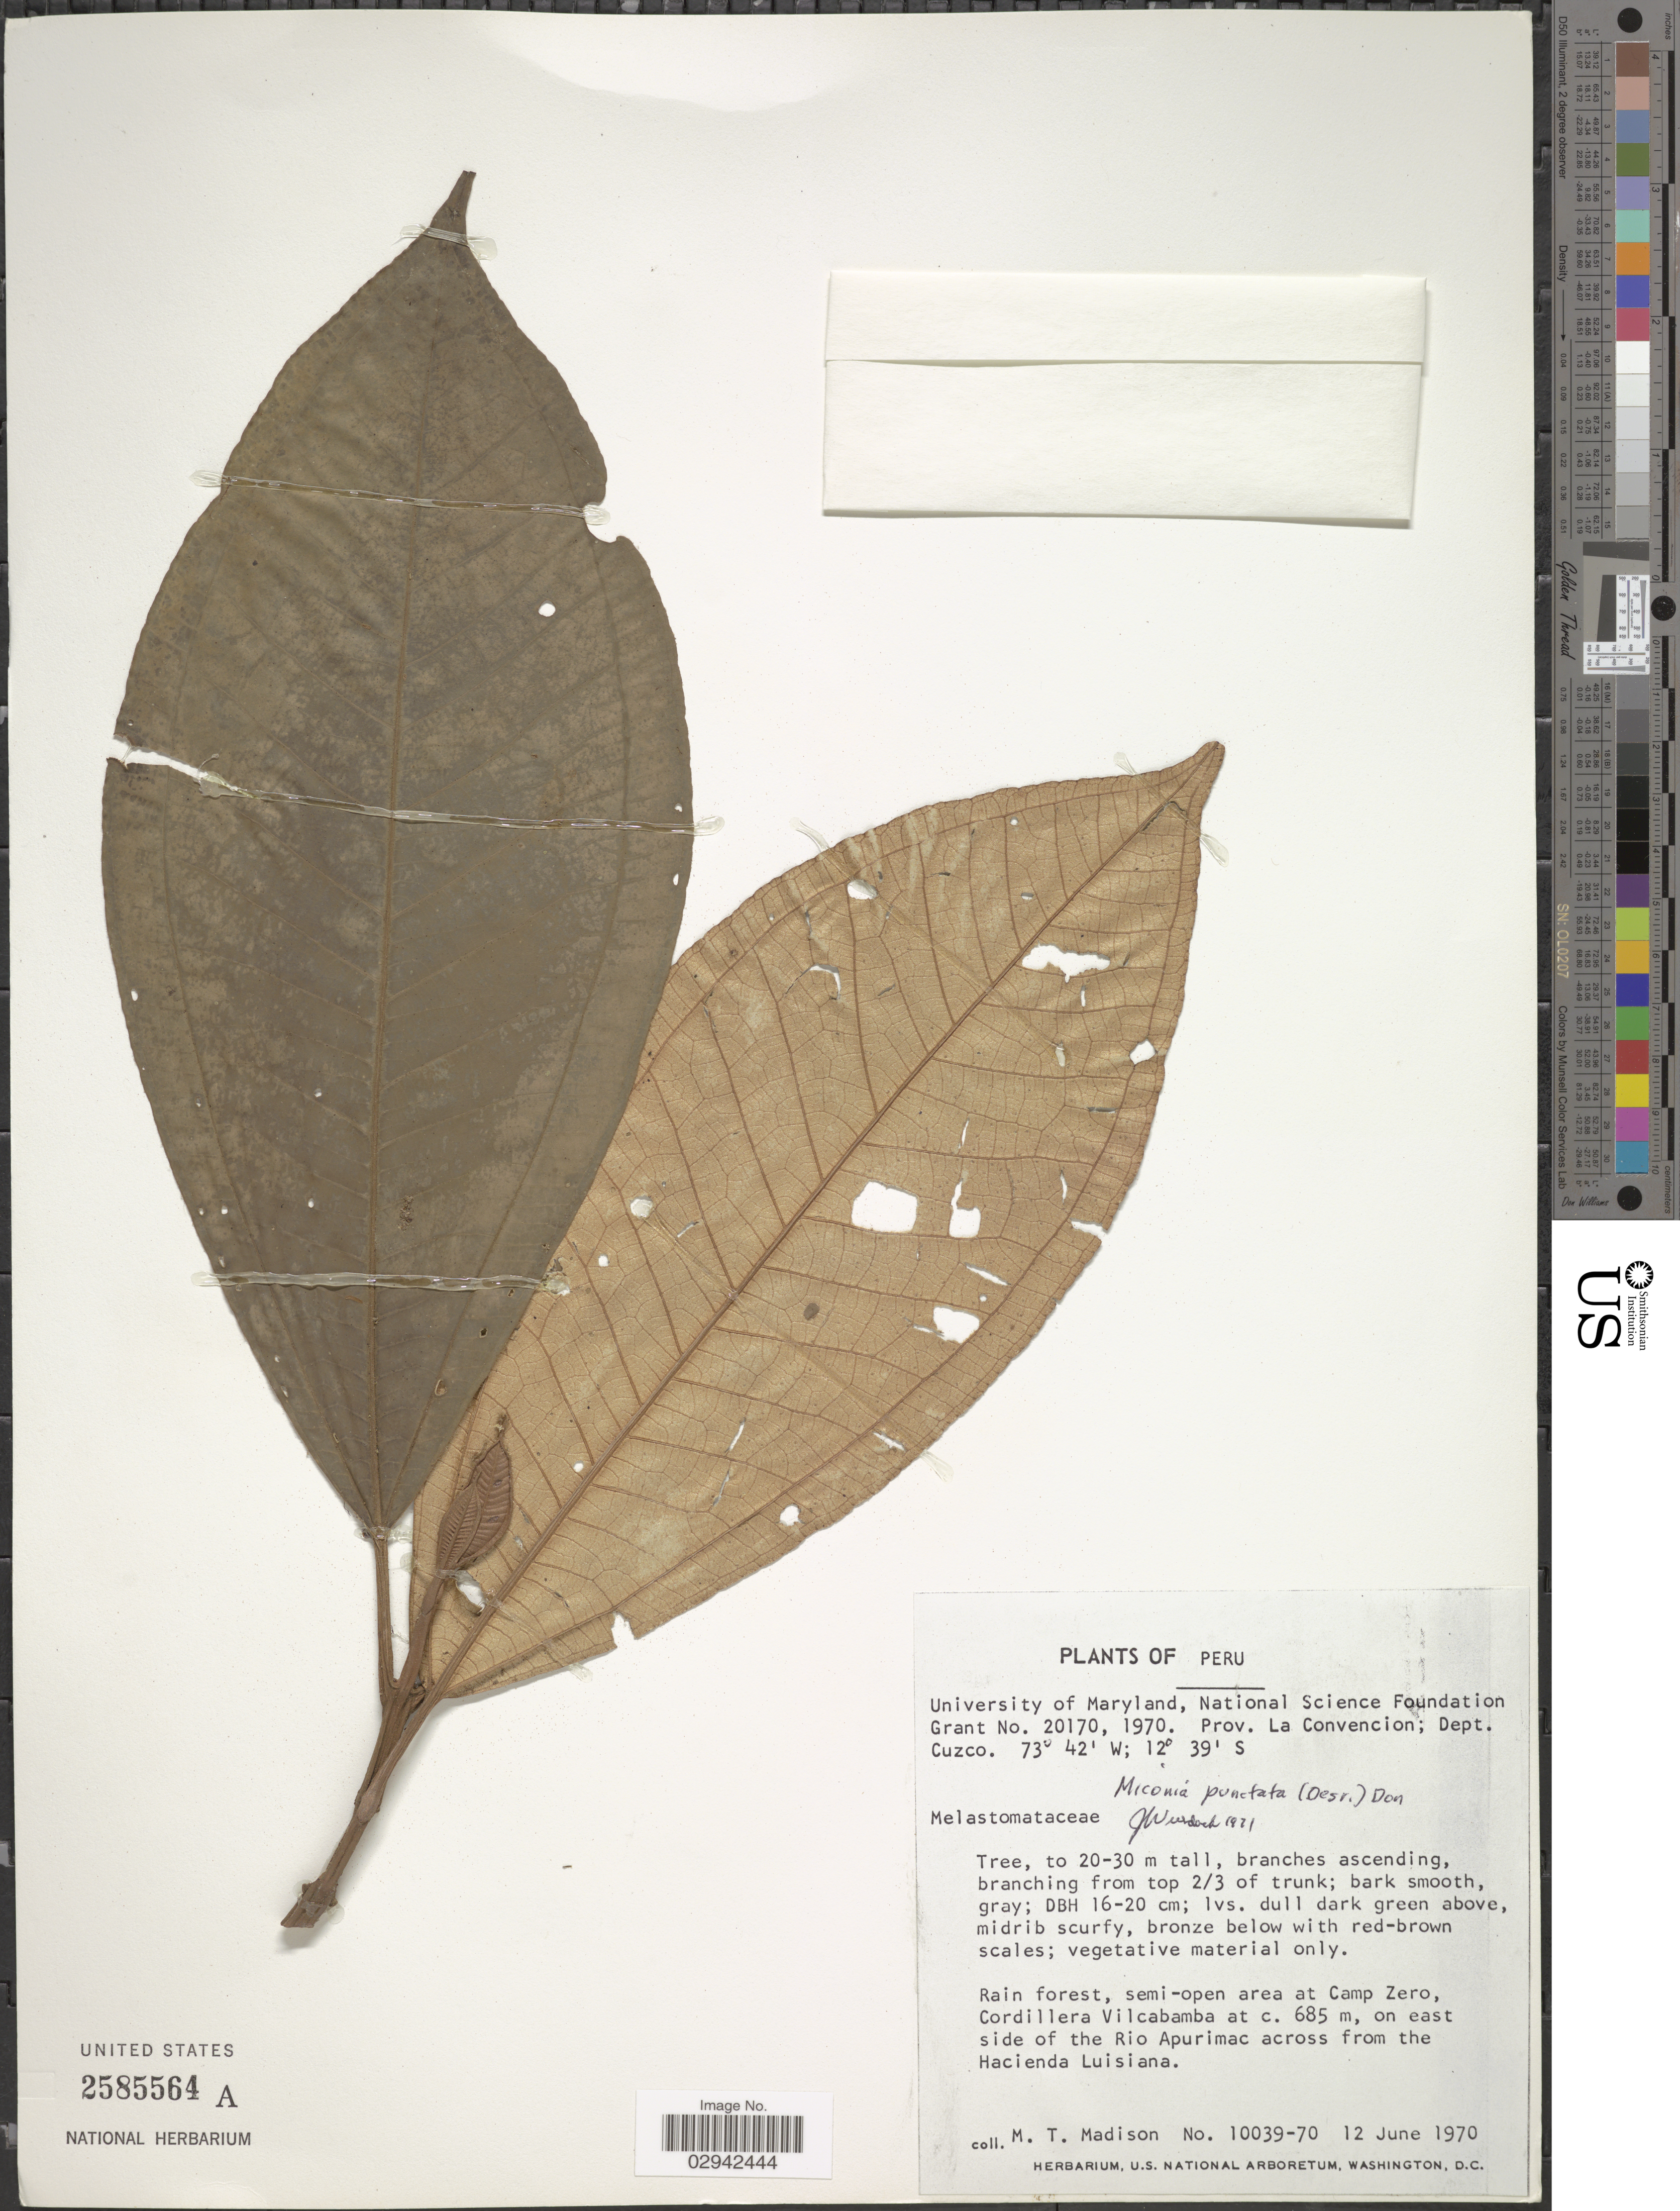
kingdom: Plantae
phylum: Tracheophyta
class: Magnoliopsida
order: Myrtales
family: Melastomataceae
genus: Miconia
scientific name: Miconia punctata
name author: (Desr.) D. Don ex DC.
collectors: M. T. Madison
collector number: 10039-70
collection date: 1970-06-12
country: Peru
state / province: Cusco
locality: Prov. La Convencion; Dept. Cuzco, Rain forest, semi-open area at Camp Zero, Cordillera Vilcabamba at c. 685 m, on east side of The Rio Apurimac across from the Hacienda Luisiana.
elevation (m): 685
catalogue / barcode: US 2585564A